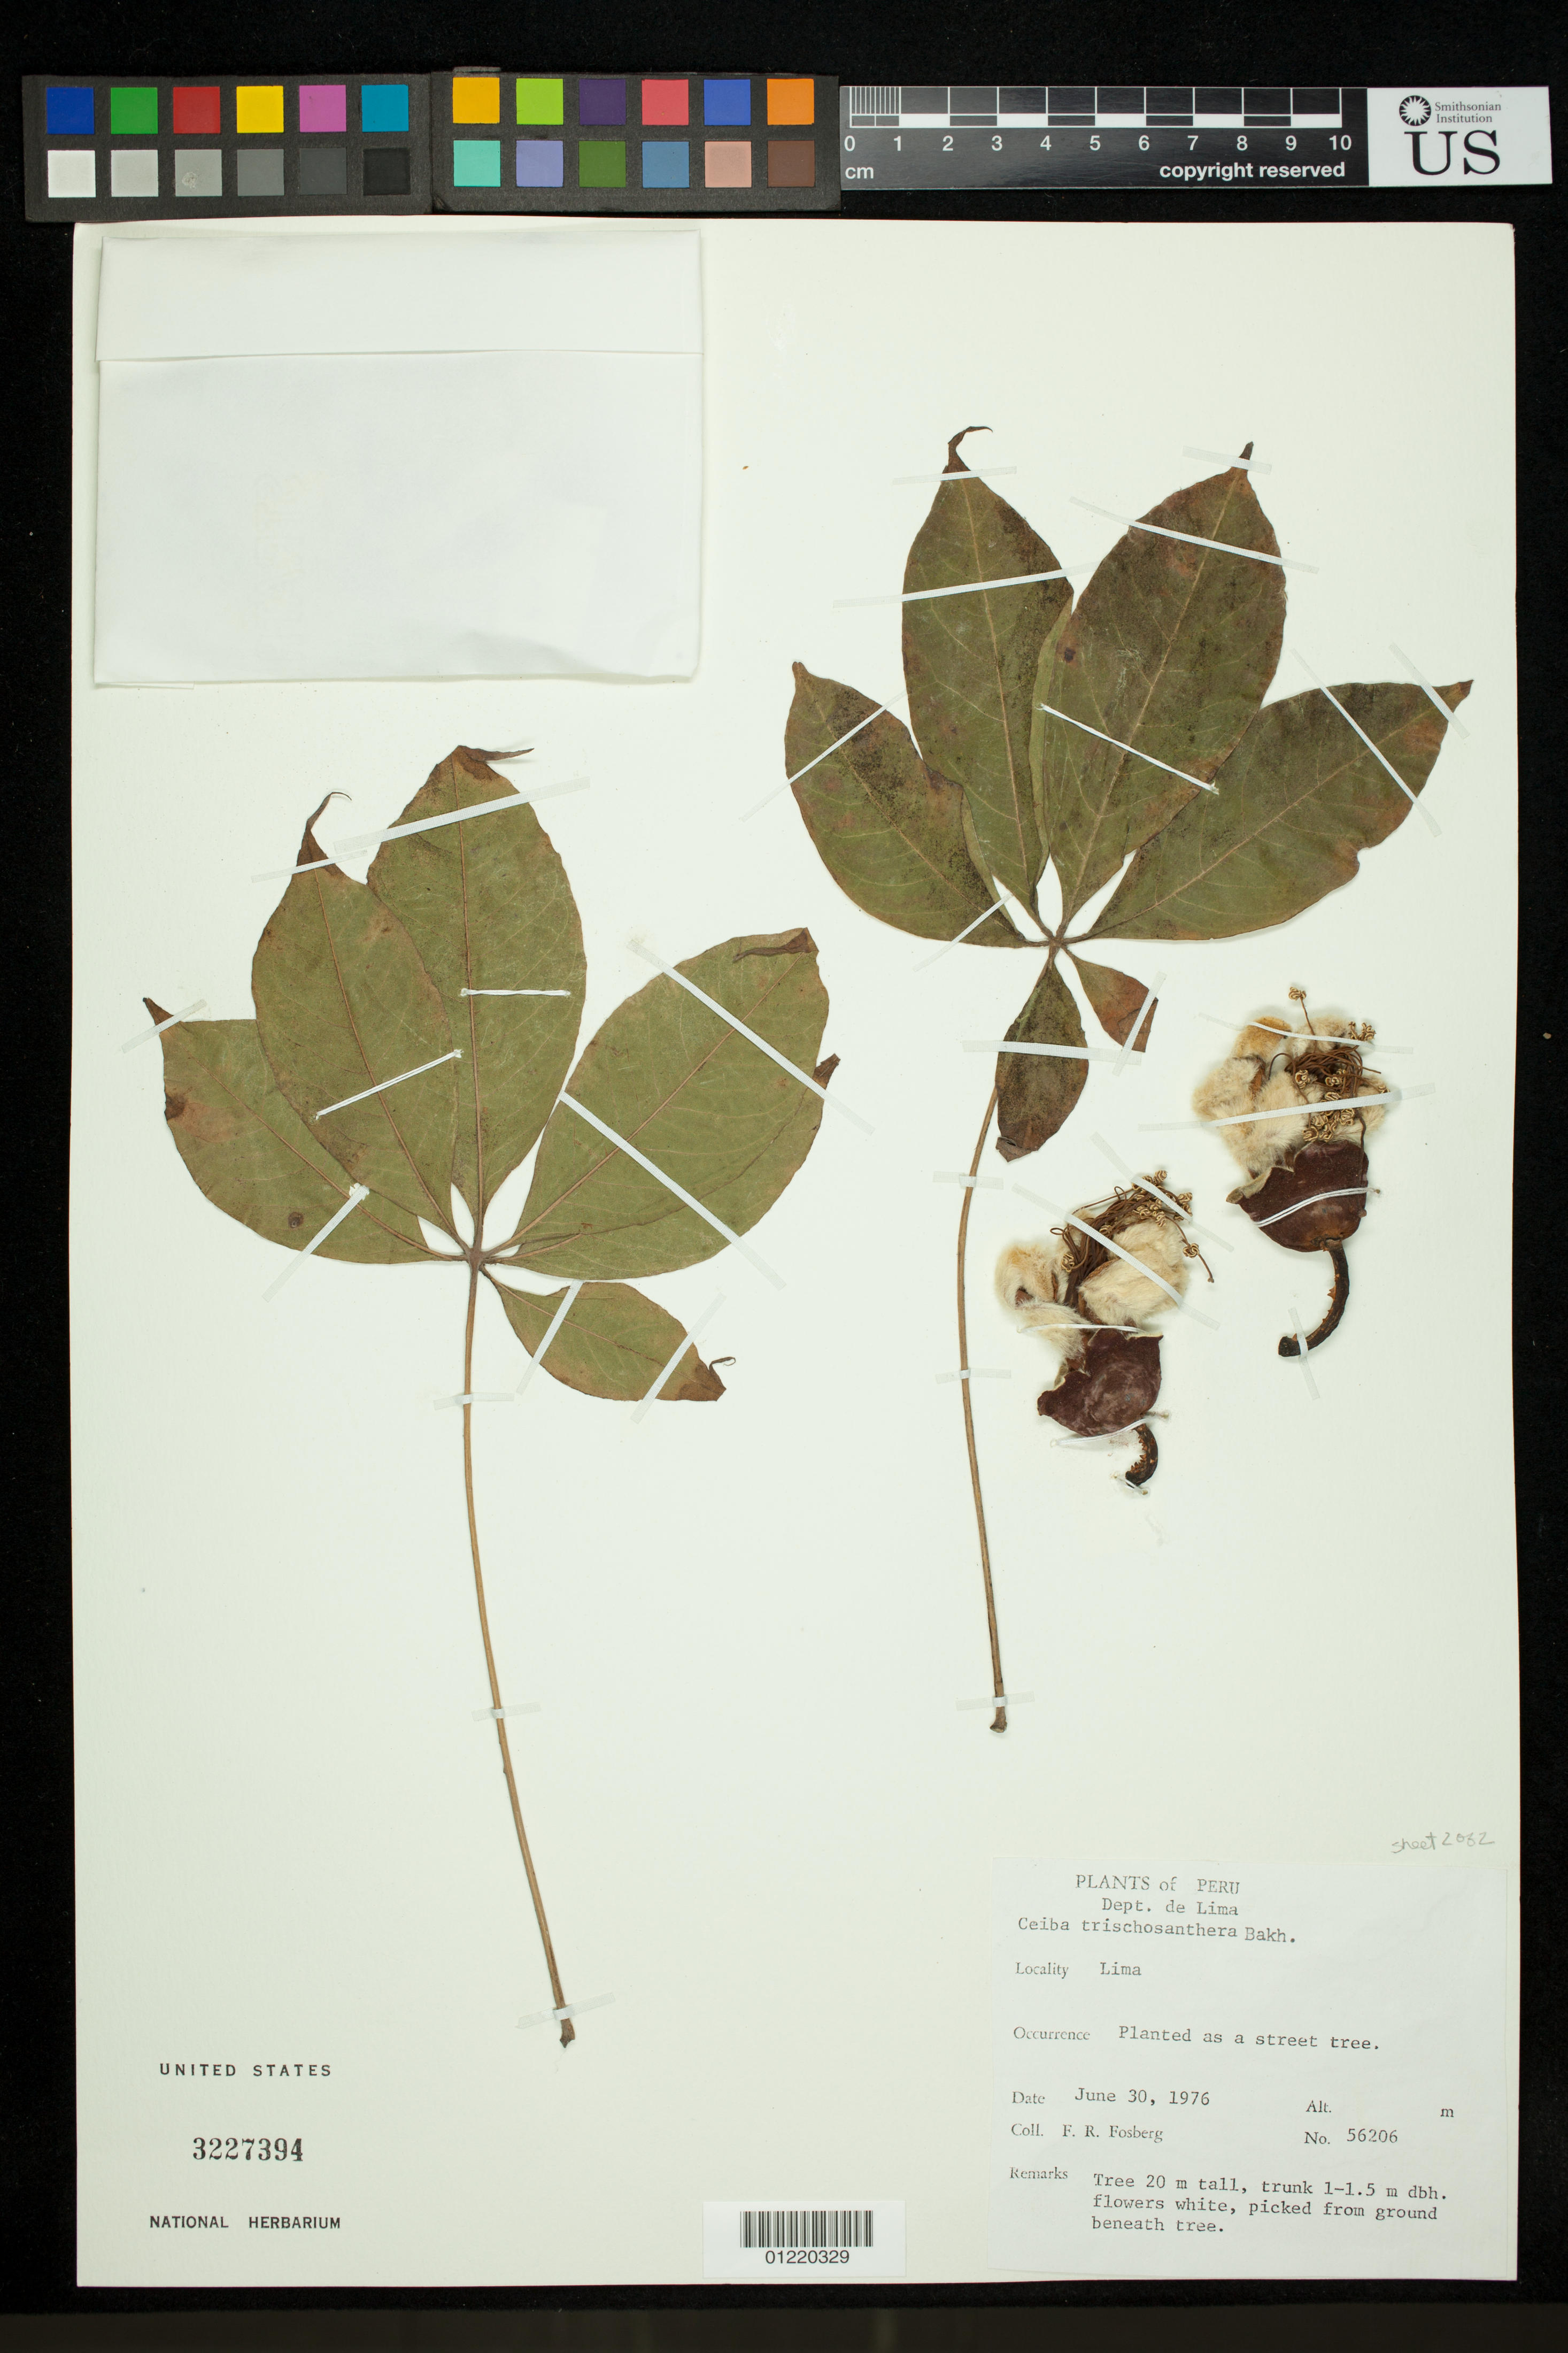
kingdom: Plantae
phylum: Tracheophyta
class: Magnoliopsida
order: Malvales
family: Malvaceae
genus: Ceiba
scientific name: Ceiba ventricosa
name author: (Nees & Mart.) Ravenna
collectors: F. R. Fosberg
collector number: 56206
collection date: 1979-06-30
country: Peru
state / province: Lima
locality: Lima. Planted as street tree.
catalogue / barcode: US 3227394